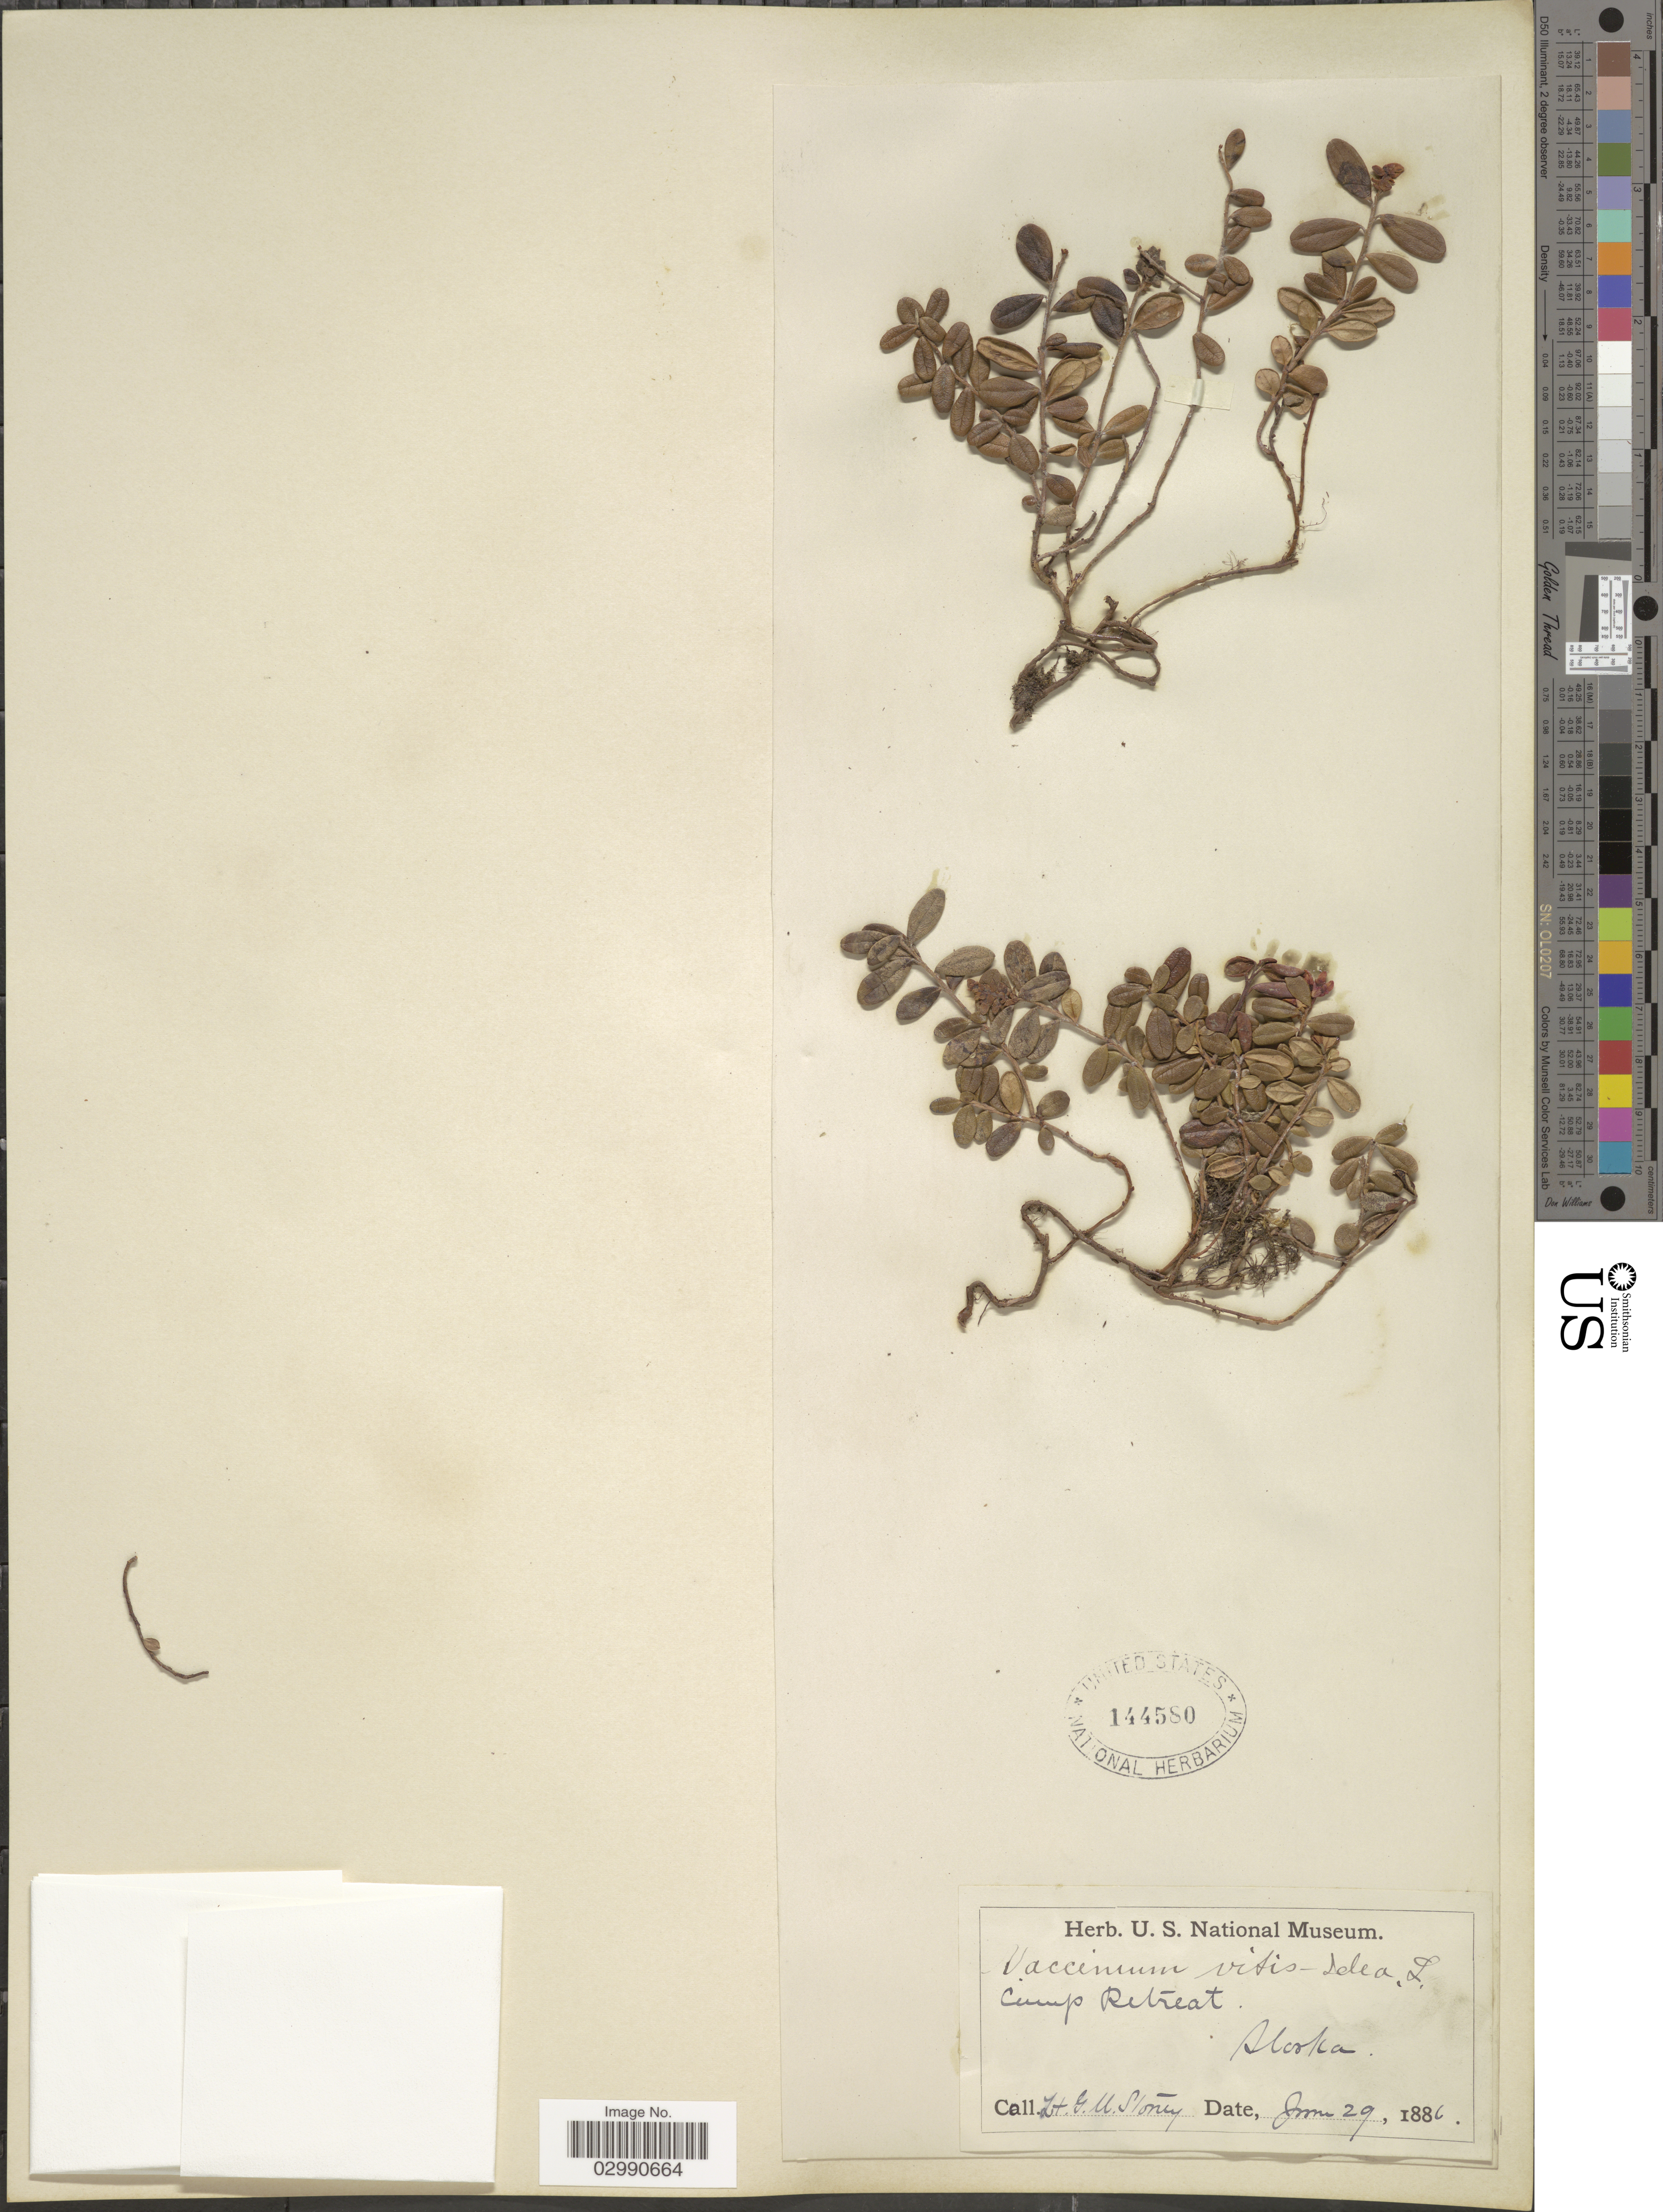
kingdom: Plantae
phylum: Tracheophyta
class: Magnoliopsida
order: Ericales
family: Ericaceae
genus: Vaccinium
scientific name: Vaccinium vitis-idaea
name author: L.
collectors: G. Stoney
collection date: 1886-06-29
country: United States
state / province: Alaska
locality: Camp Retreat.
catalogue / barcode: US 144580